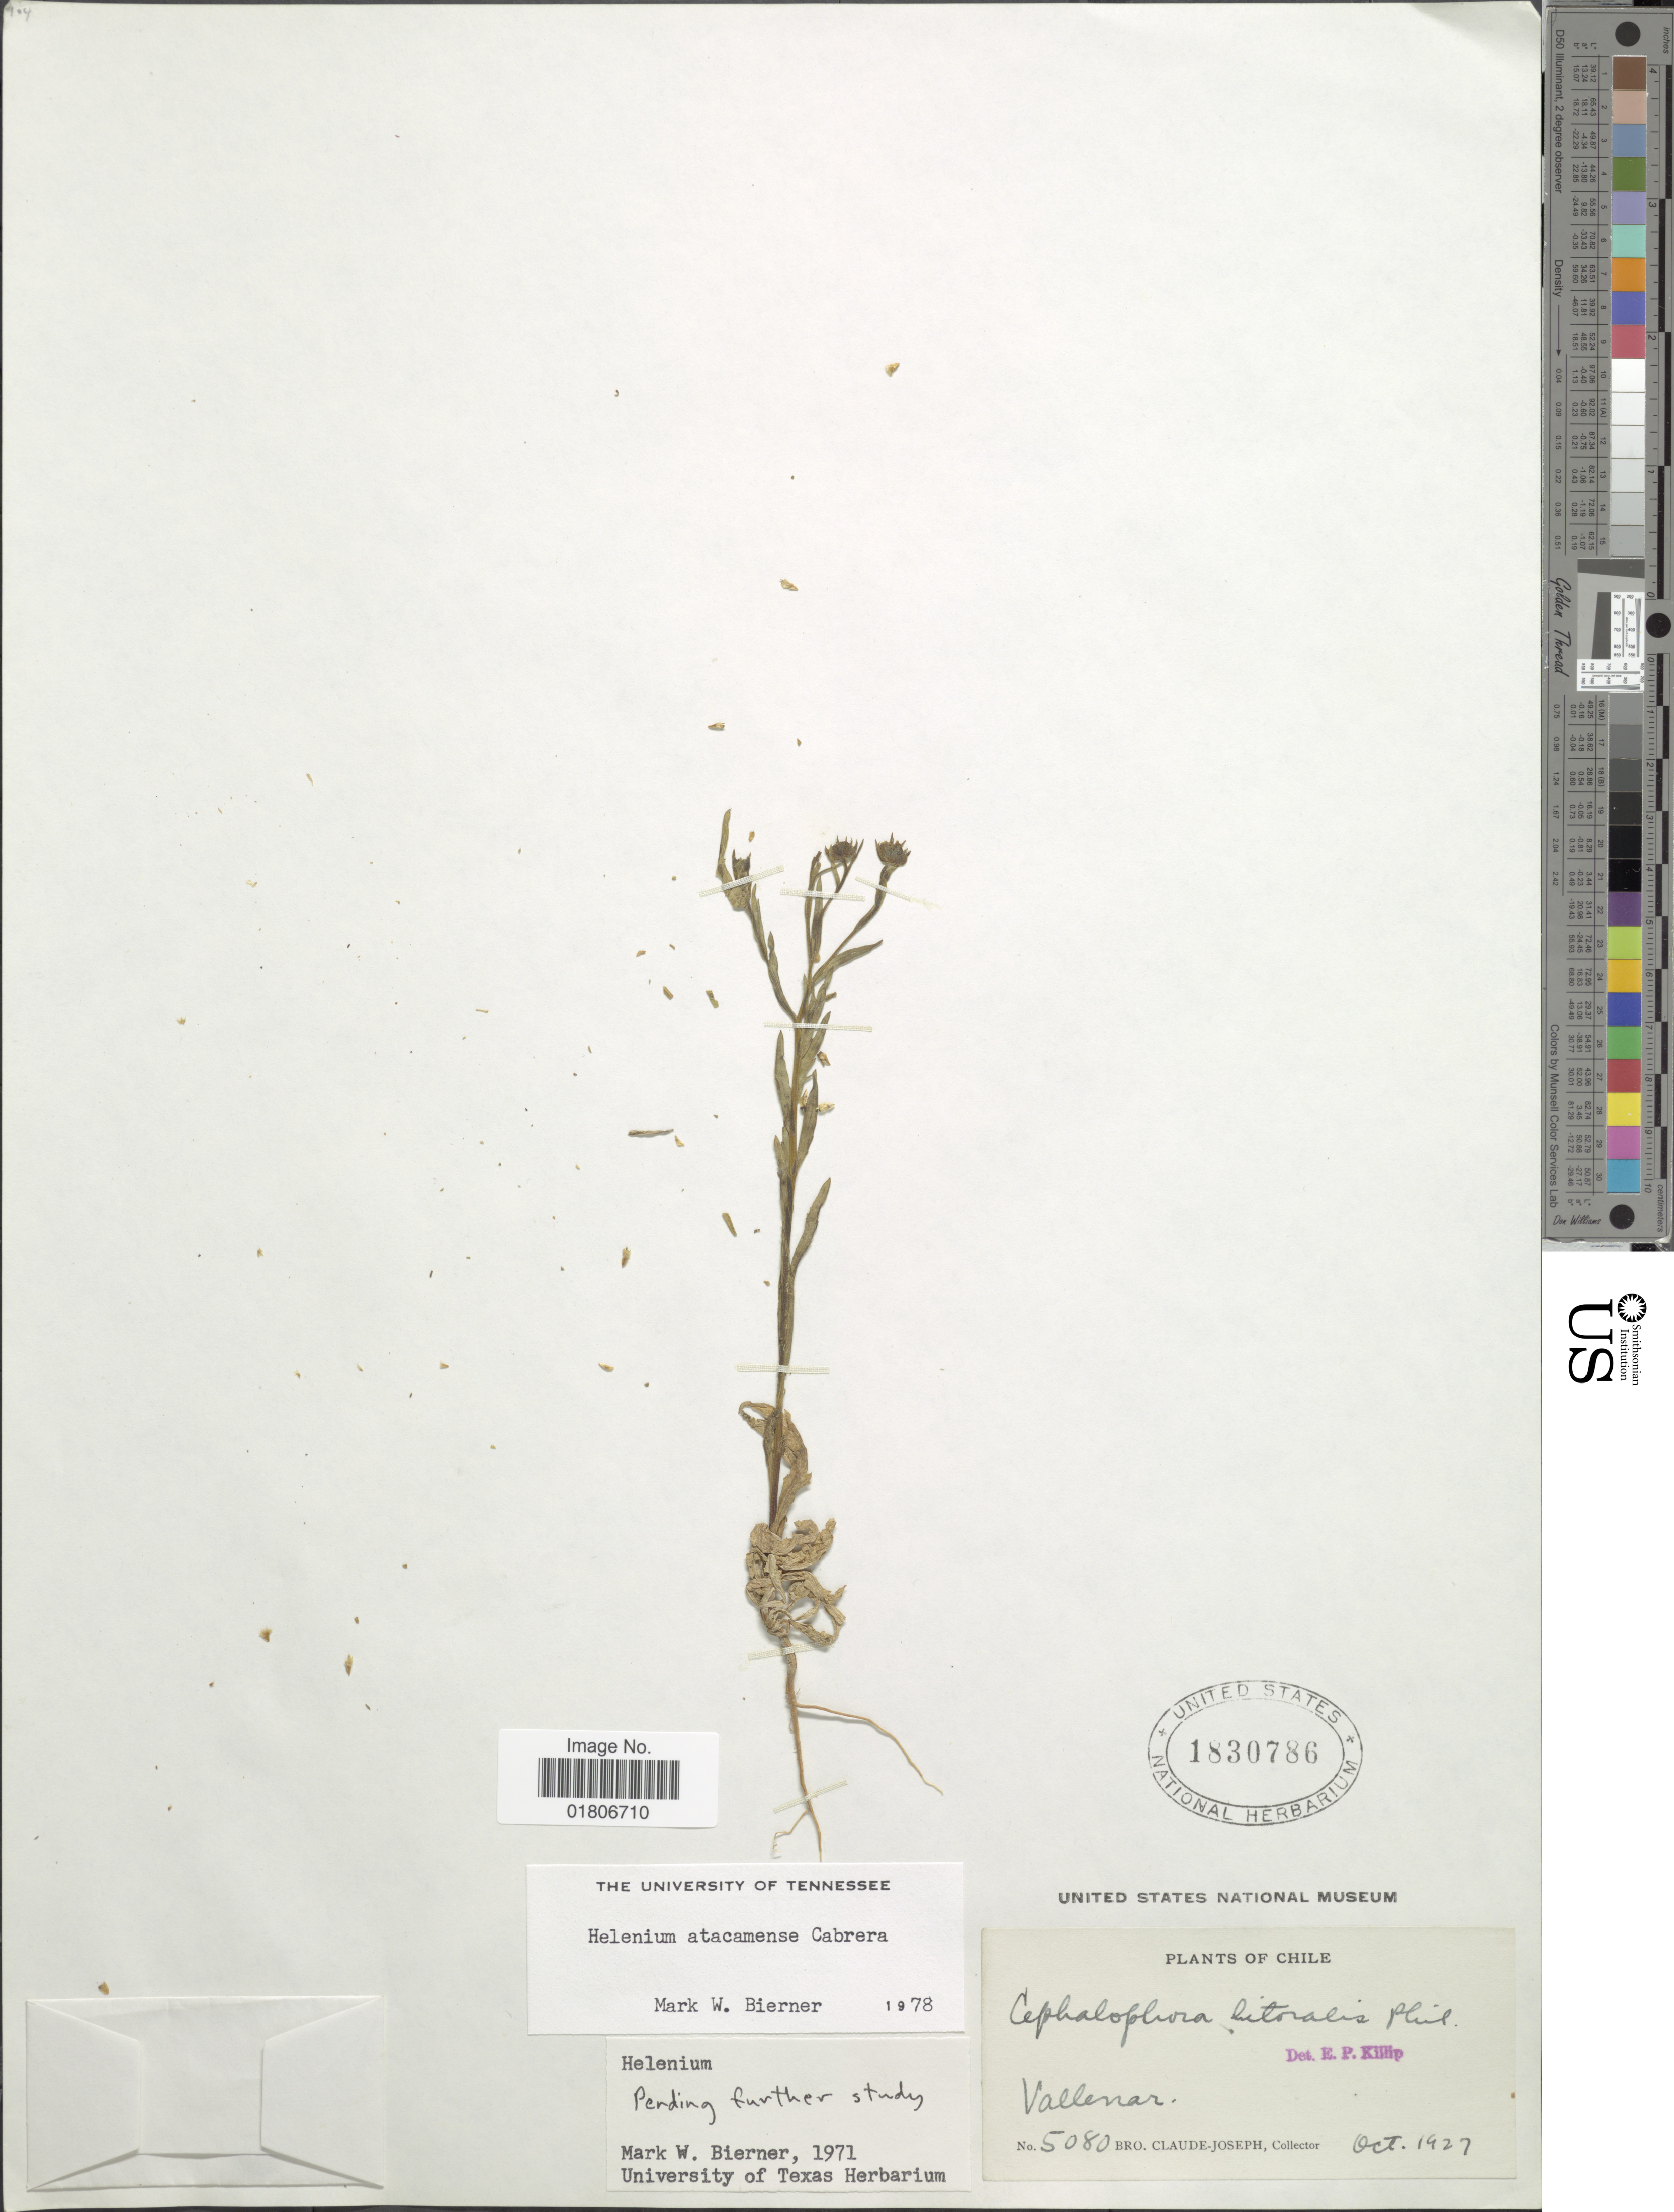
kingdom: Plantae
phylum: Tracheophyta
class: Magnoliopsida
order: Asterales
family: Asteraceae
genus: Helenium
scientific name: Helenium atacamense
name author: Cabrera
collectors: Bro. Claude-Joseph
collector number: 5080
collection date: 1927-10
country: Chile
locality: Vallenar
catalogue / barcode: US 1830786